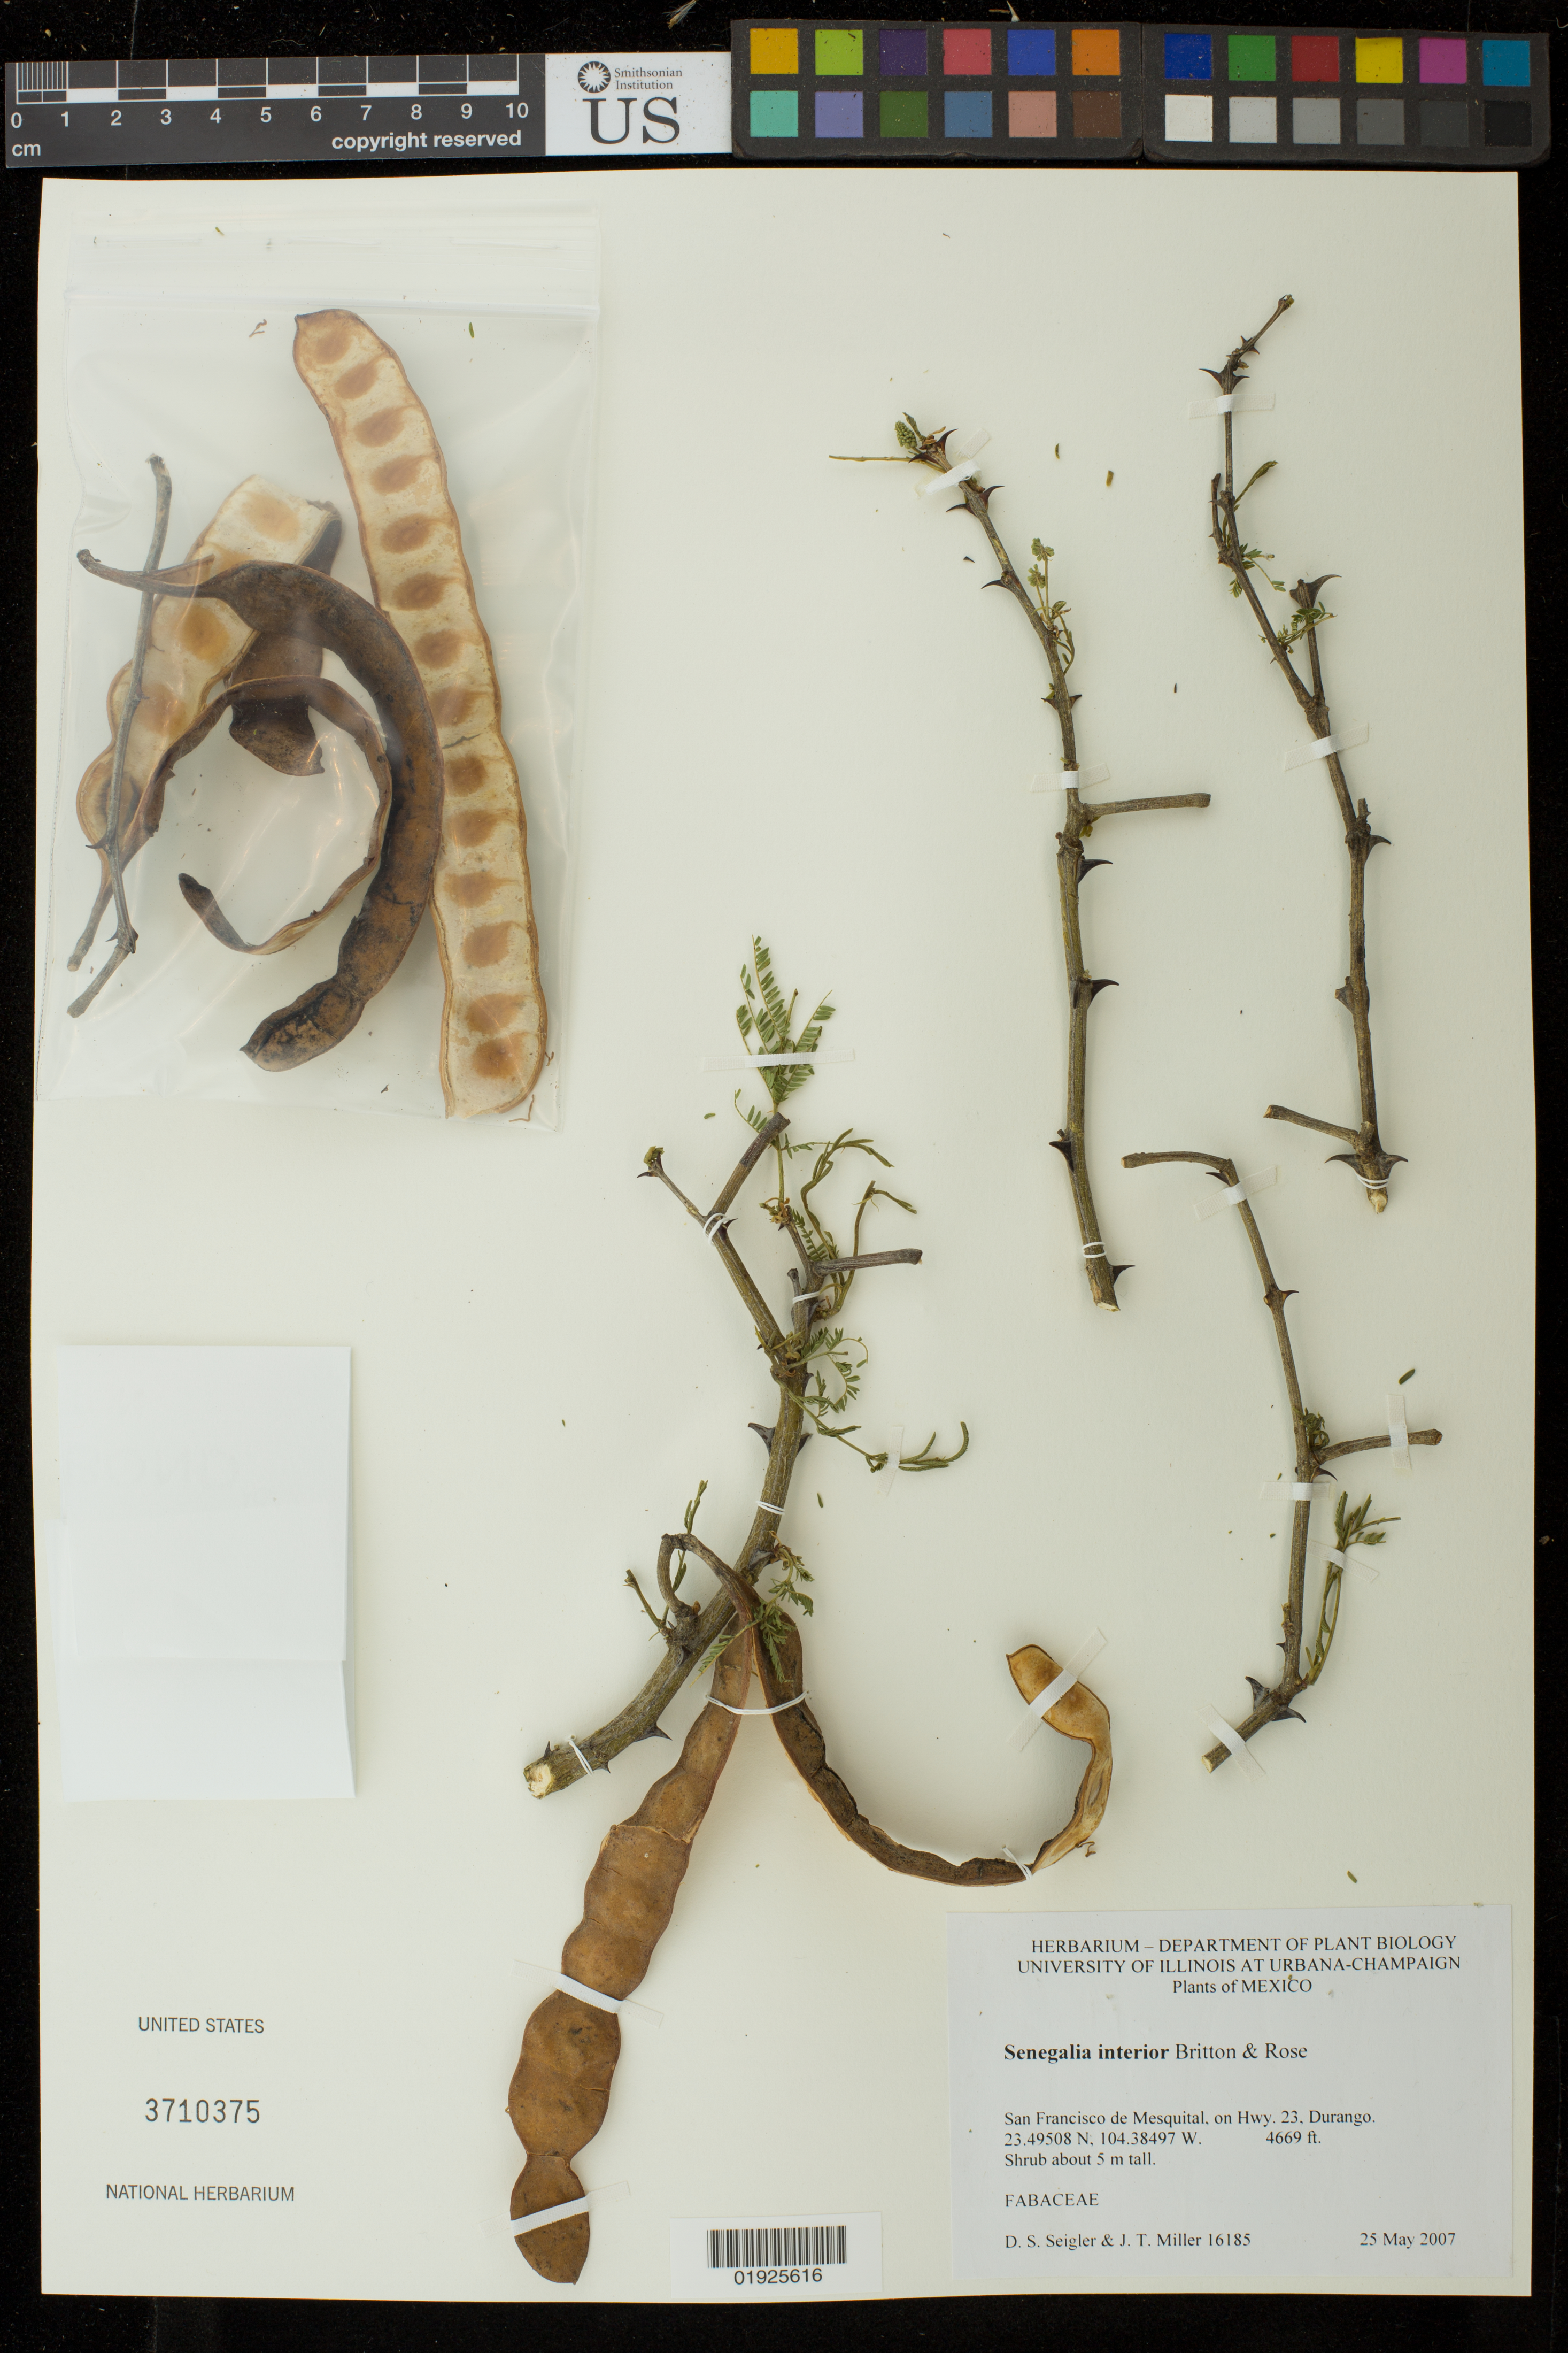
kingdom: Plantae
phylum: Tracheophyta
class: Magnoliopsida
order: Fabales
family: Fabaceae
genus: Senegalia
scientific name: Senegalia interior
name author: Britton & Rose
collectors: D. S. Seigler & J. T. Miller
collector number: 16185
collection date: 2007-05-25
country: Mexico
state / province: Durango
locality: San Francisco de Mesquital, on Hwy 23.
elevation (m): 1423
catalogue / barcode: US 3710375